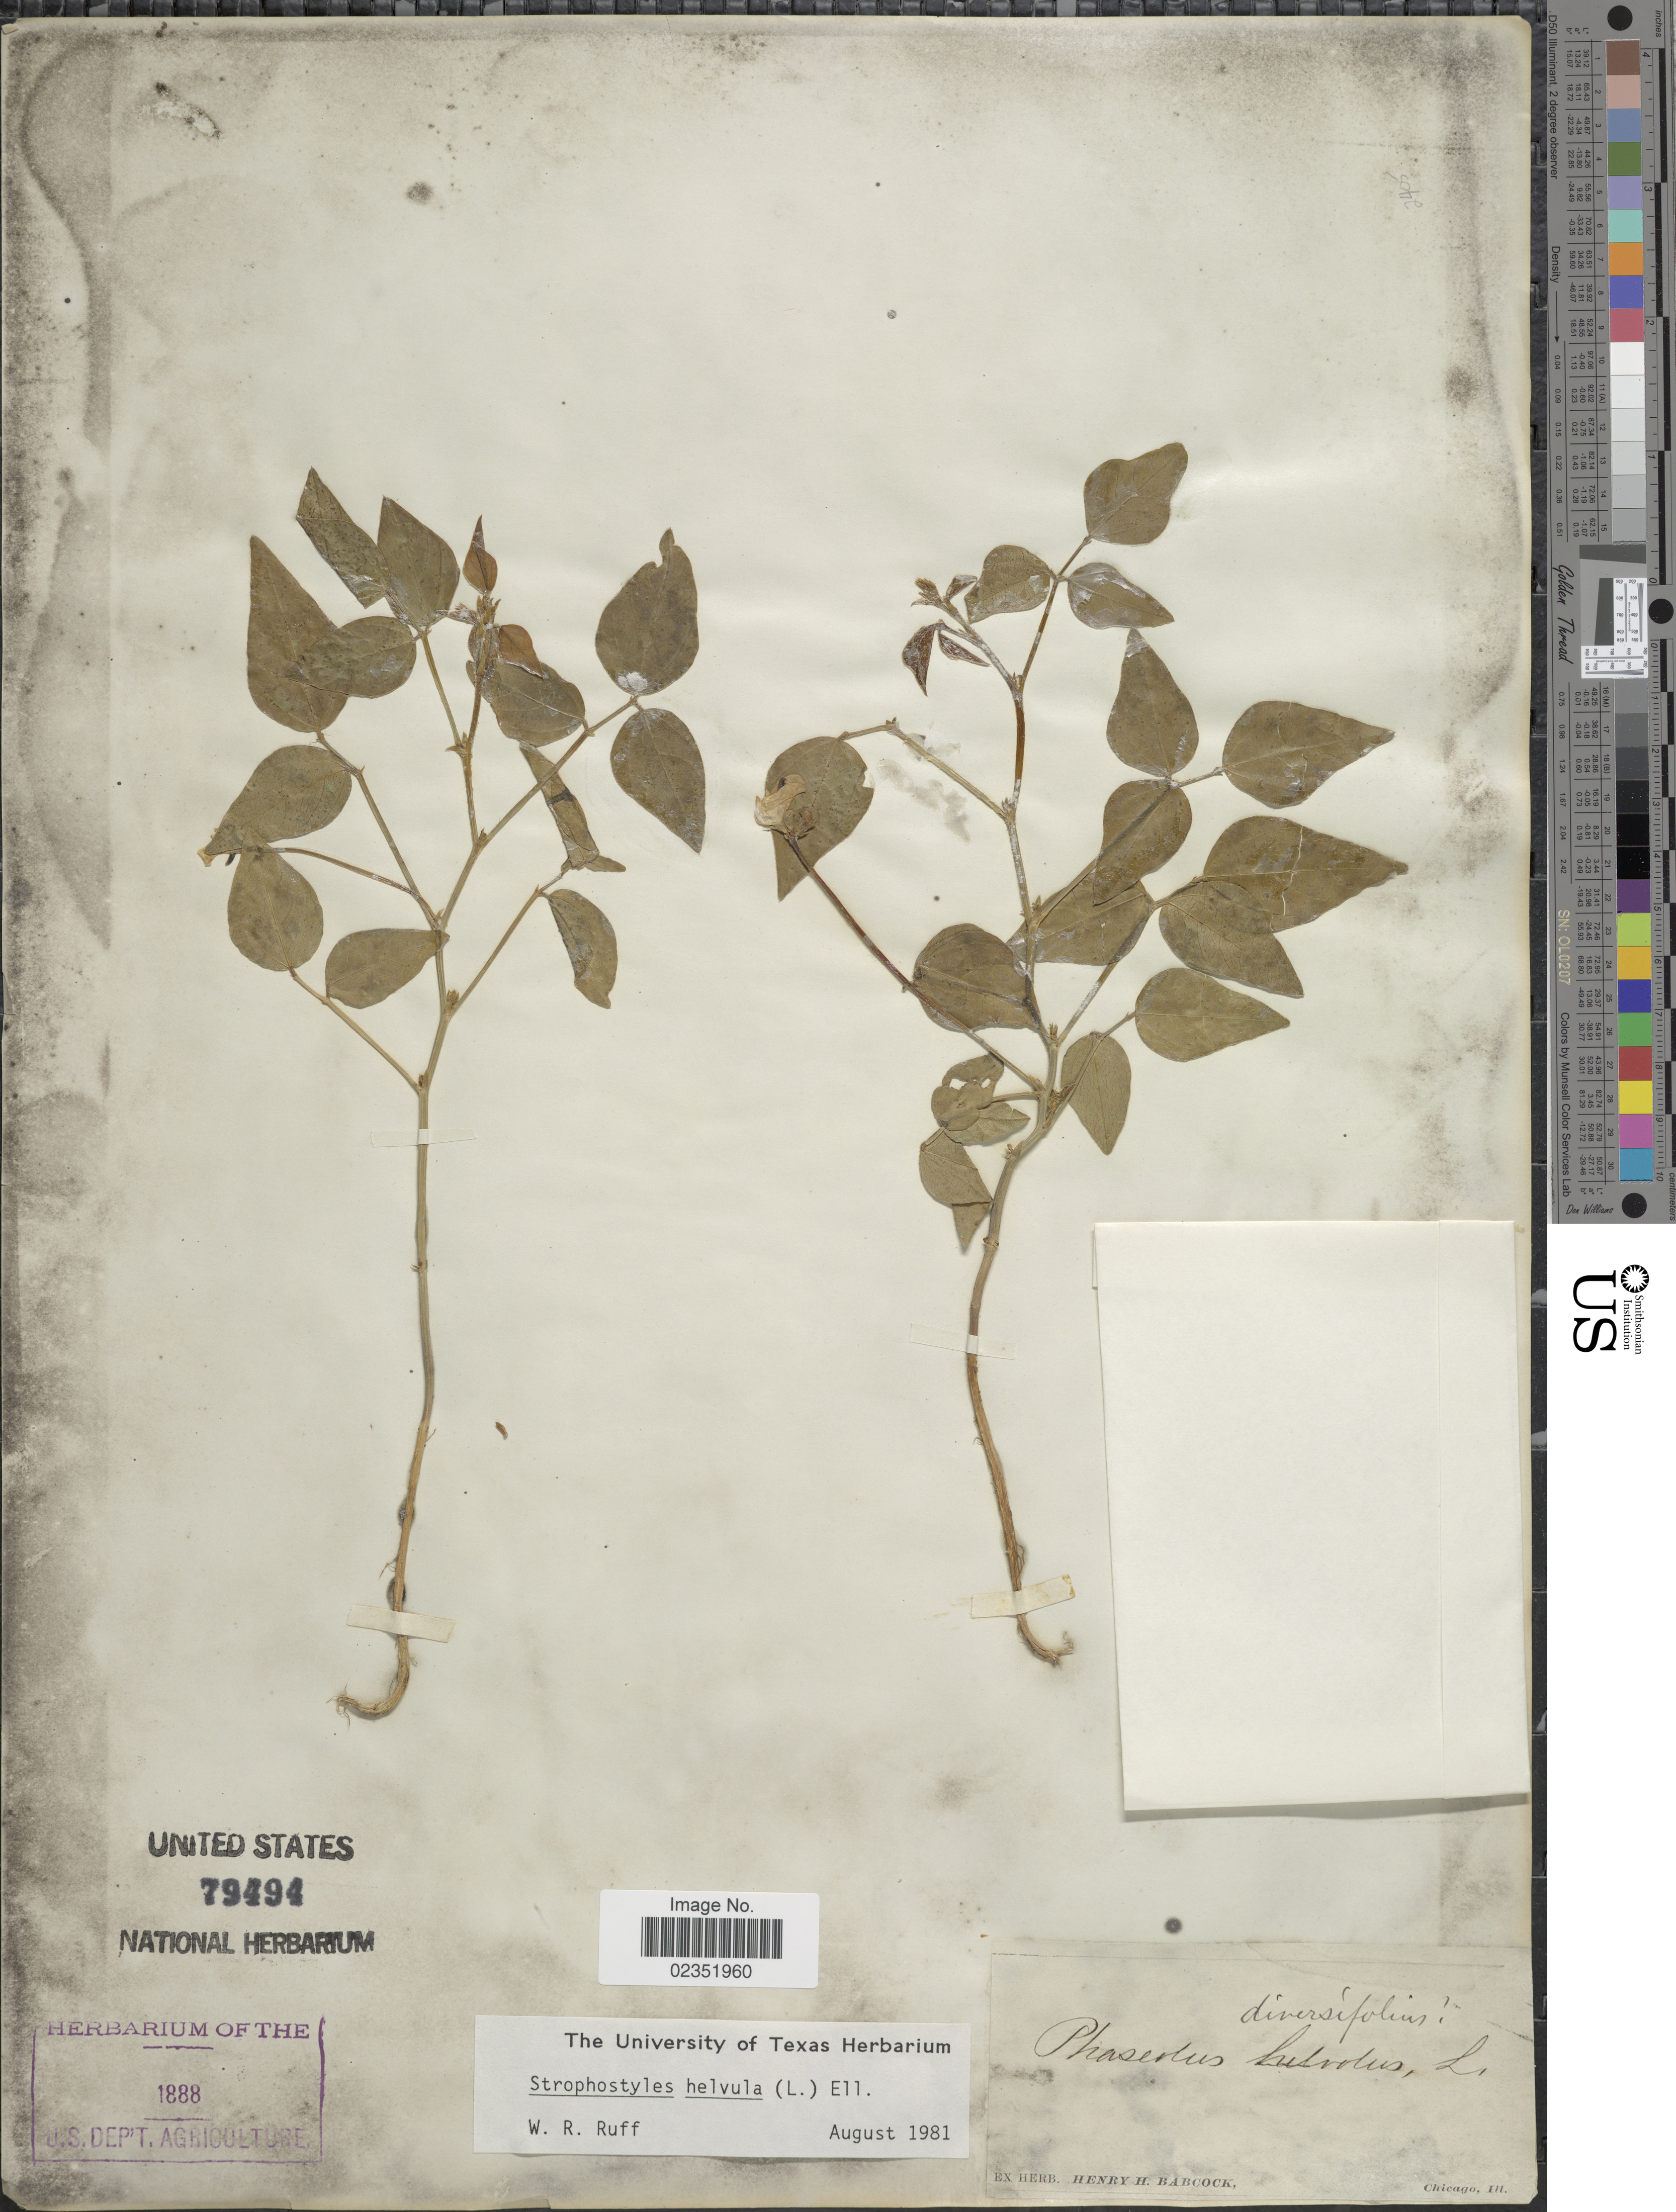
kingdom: Plantae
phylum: Tracheophyta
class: Magnoliopsida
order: Fabales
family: Fabaceae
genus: Strophostyles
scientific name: Strophostyles helvola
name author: (L.) Elliott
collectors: ex herb. Henry Homes Babcock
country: United States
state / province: Illinois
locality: Chicago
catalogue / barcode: US 79494